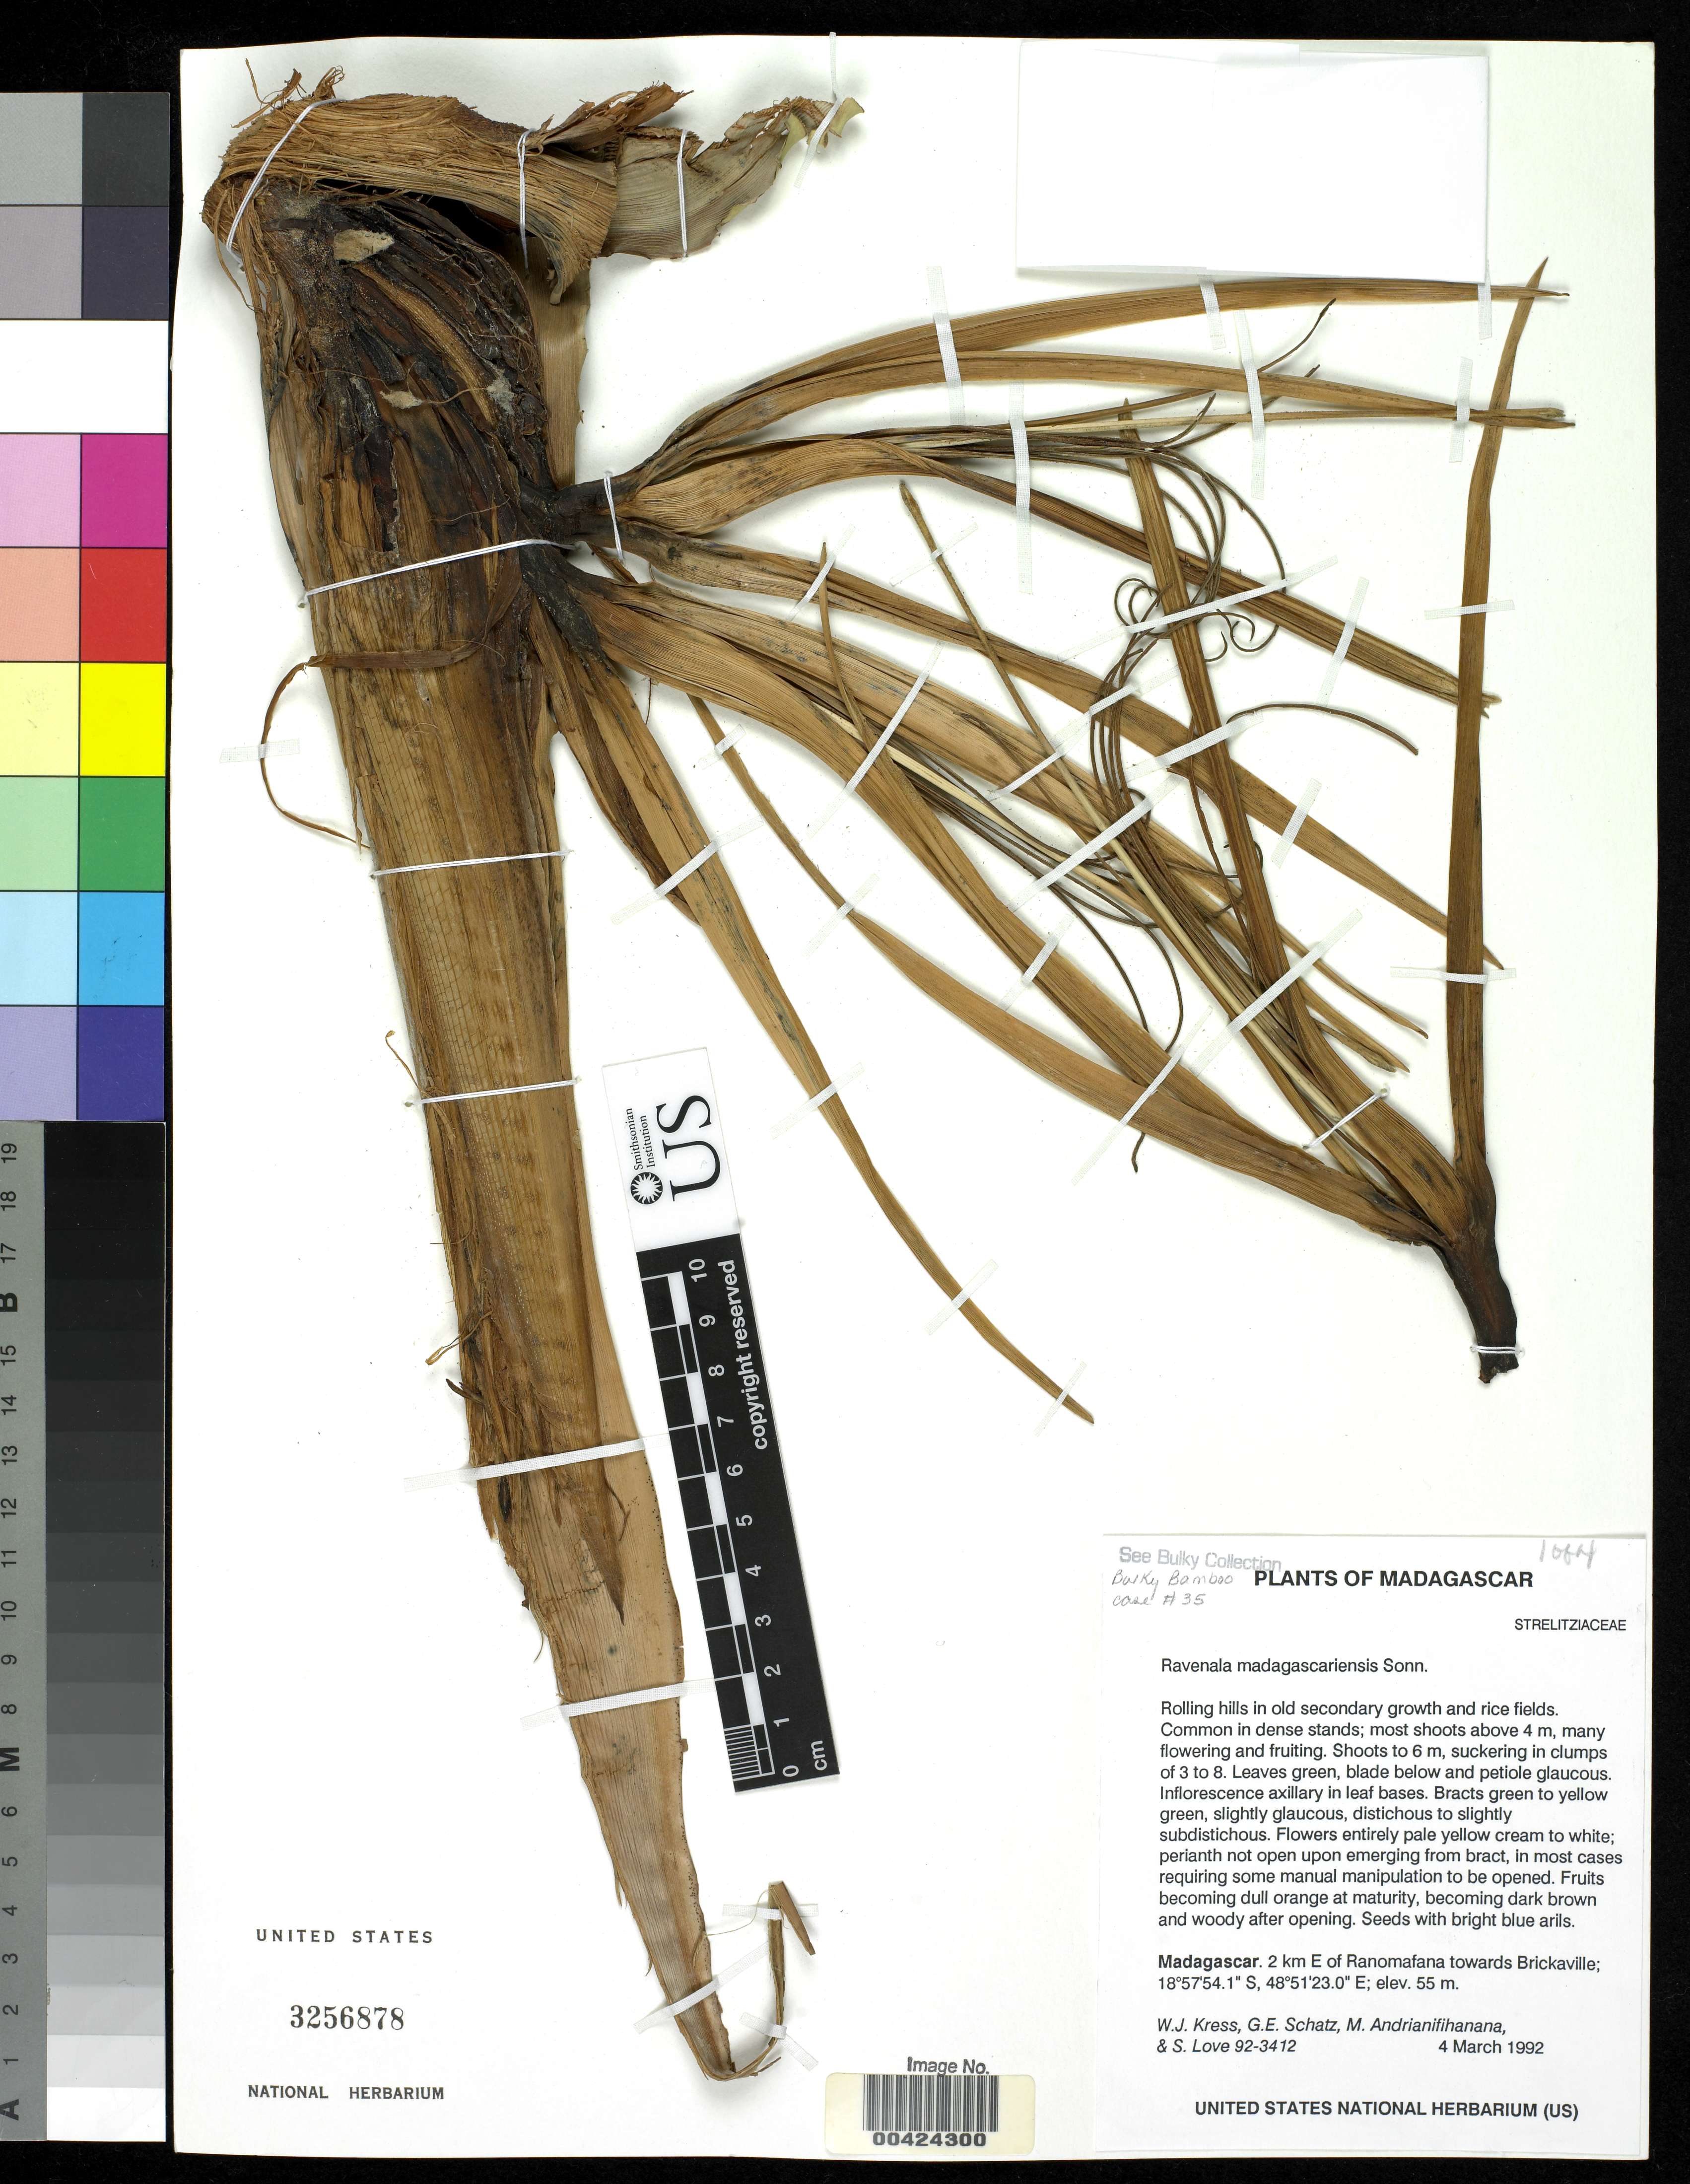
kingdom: Plantae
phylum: Tracheophyta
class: Liliopsida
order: Zingiberales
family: Strelitziaceae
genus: Ravenala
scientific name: Ravenala madagascariensis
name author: Sonn.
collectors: W. J. Kress, G. Schatz, M. Andrianifihanana & S. Love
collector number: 92-3412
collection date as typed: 04 Mar 1992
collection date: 1992-03-04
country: Madagascar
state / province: Anosy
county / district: Taolanaro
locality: Ranomafana towards Brickaville, 2 km E of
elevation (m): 17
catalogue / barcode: US 3256878